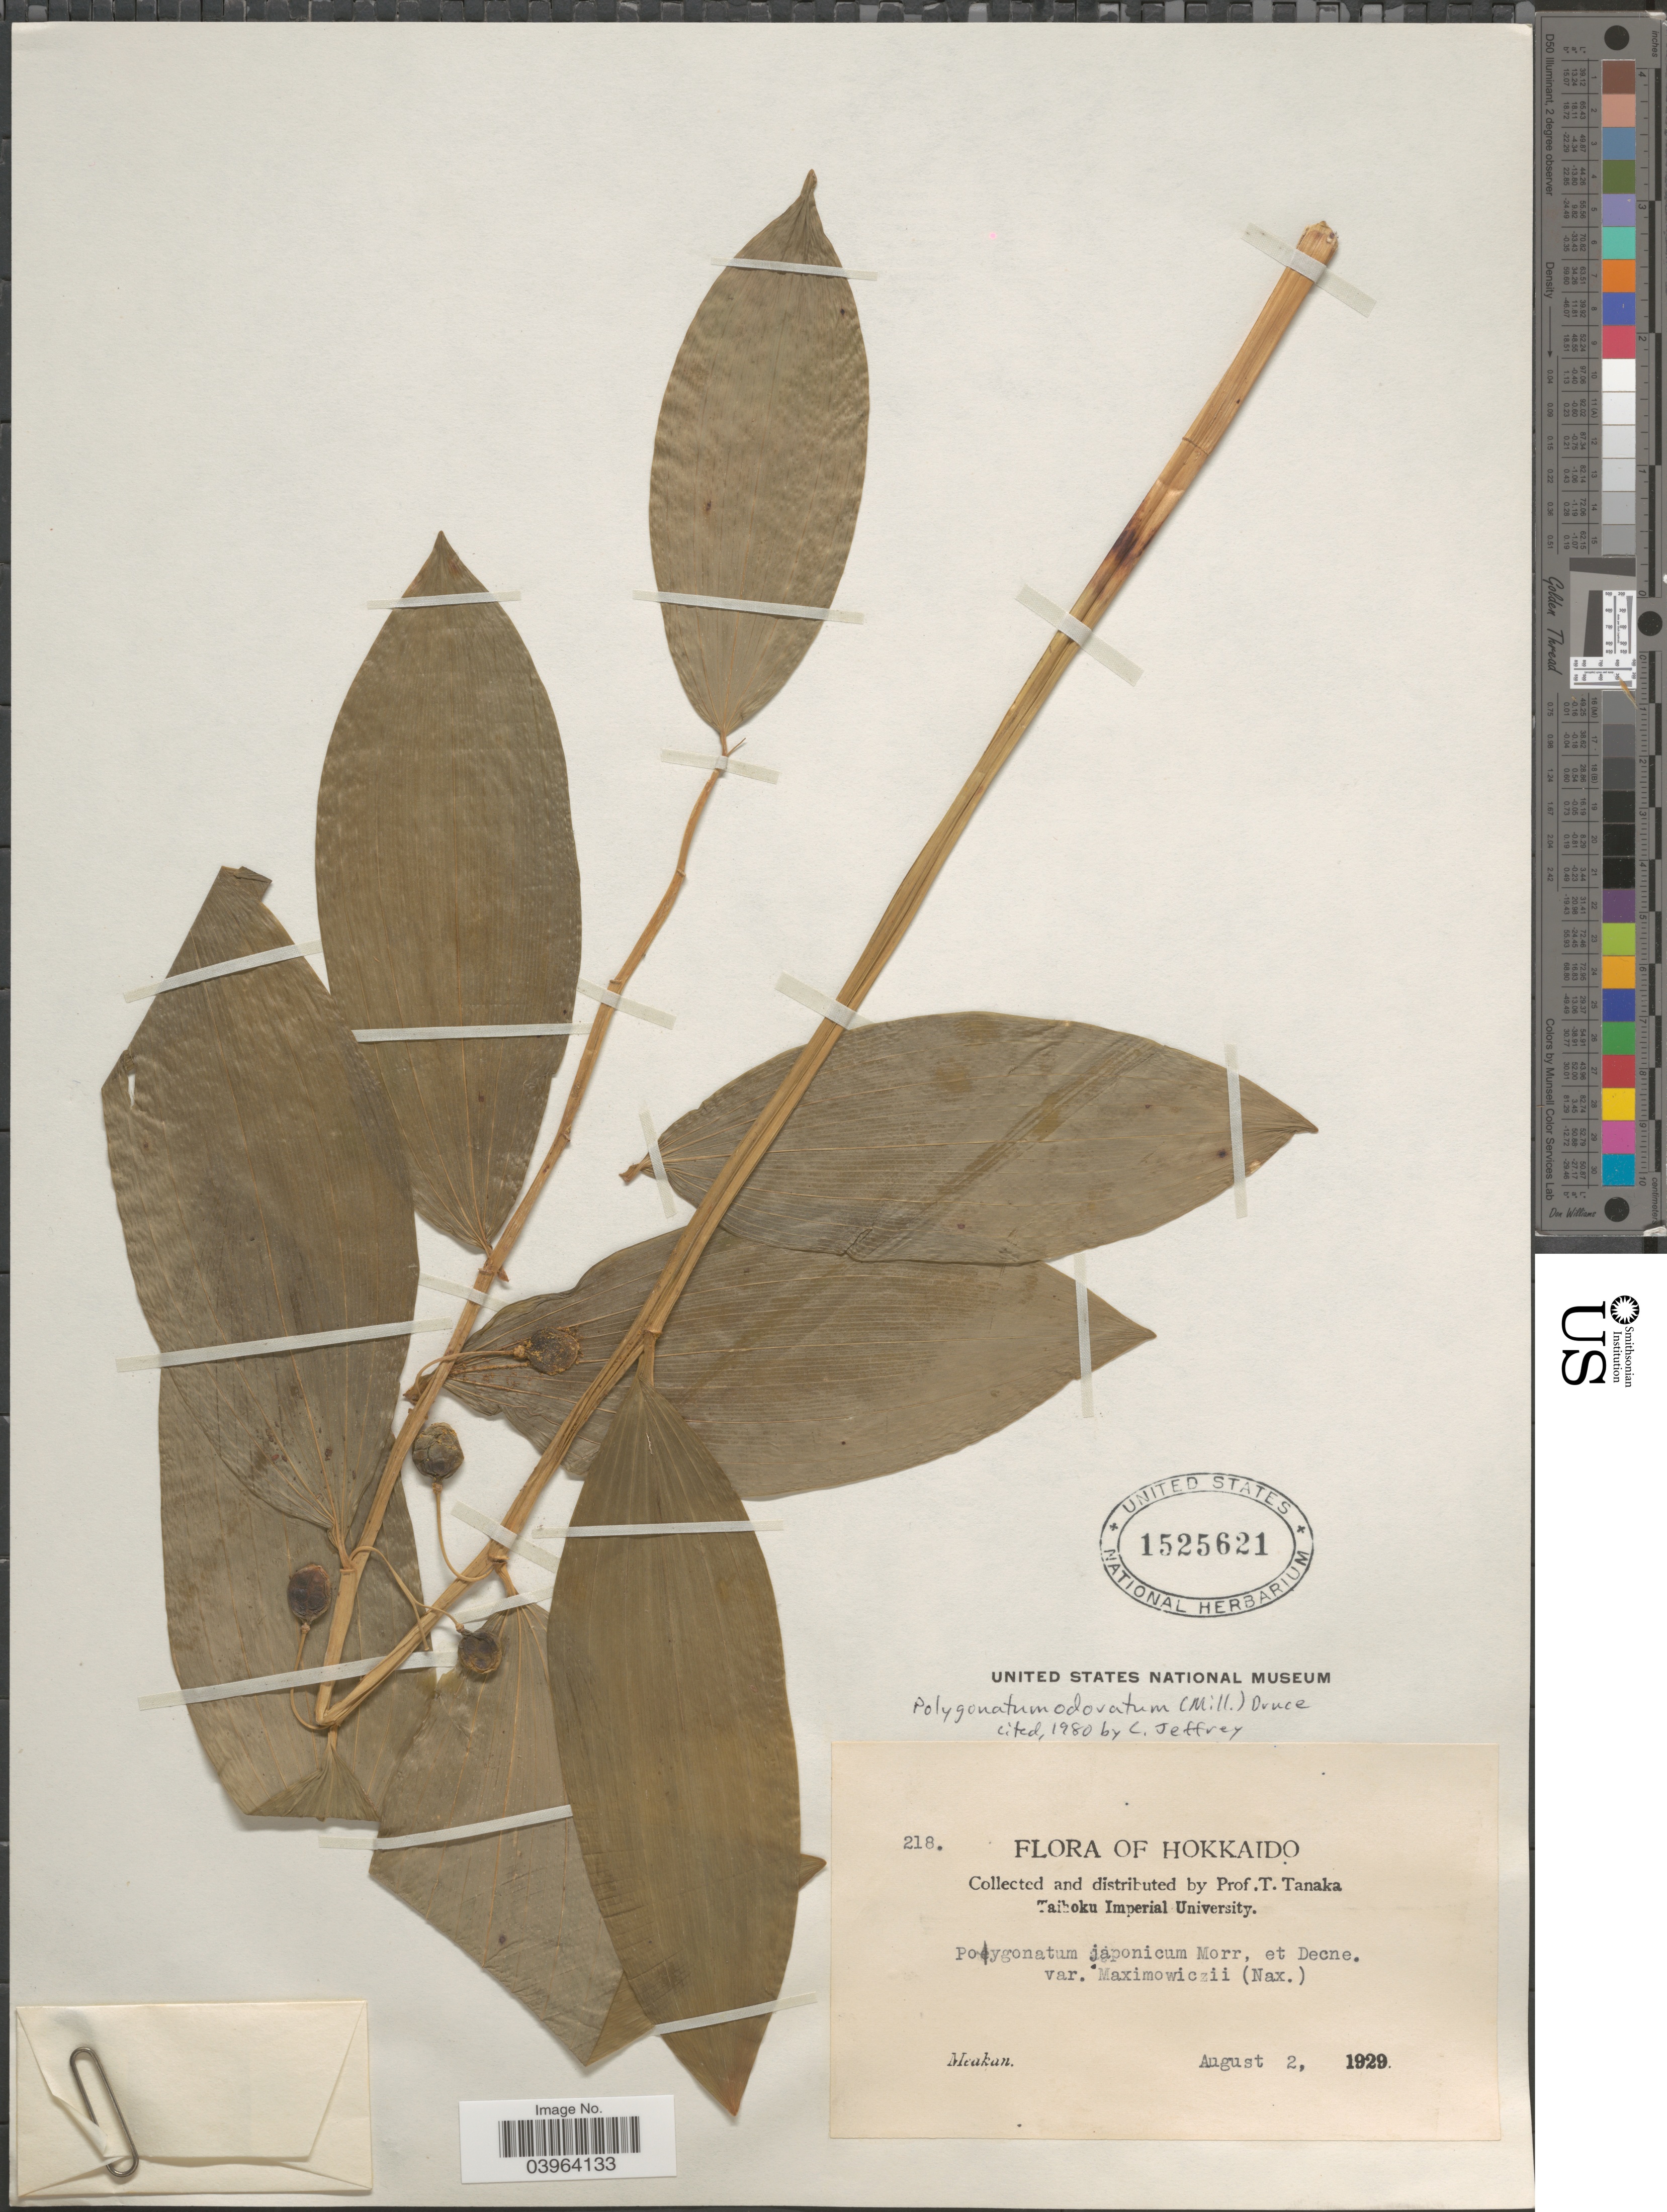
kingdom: Plantae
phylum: Tracheophyta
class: Liliopsida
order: Asparagales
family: Asparagaceae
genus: Polygonatum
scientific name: Polygonatum odoratum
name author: (Mill.) Druce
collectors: T. Tanaka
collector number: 218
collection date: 1929-08-02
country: Japan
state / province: Hokkaidō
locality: Meakan.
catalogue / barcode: US 1525621